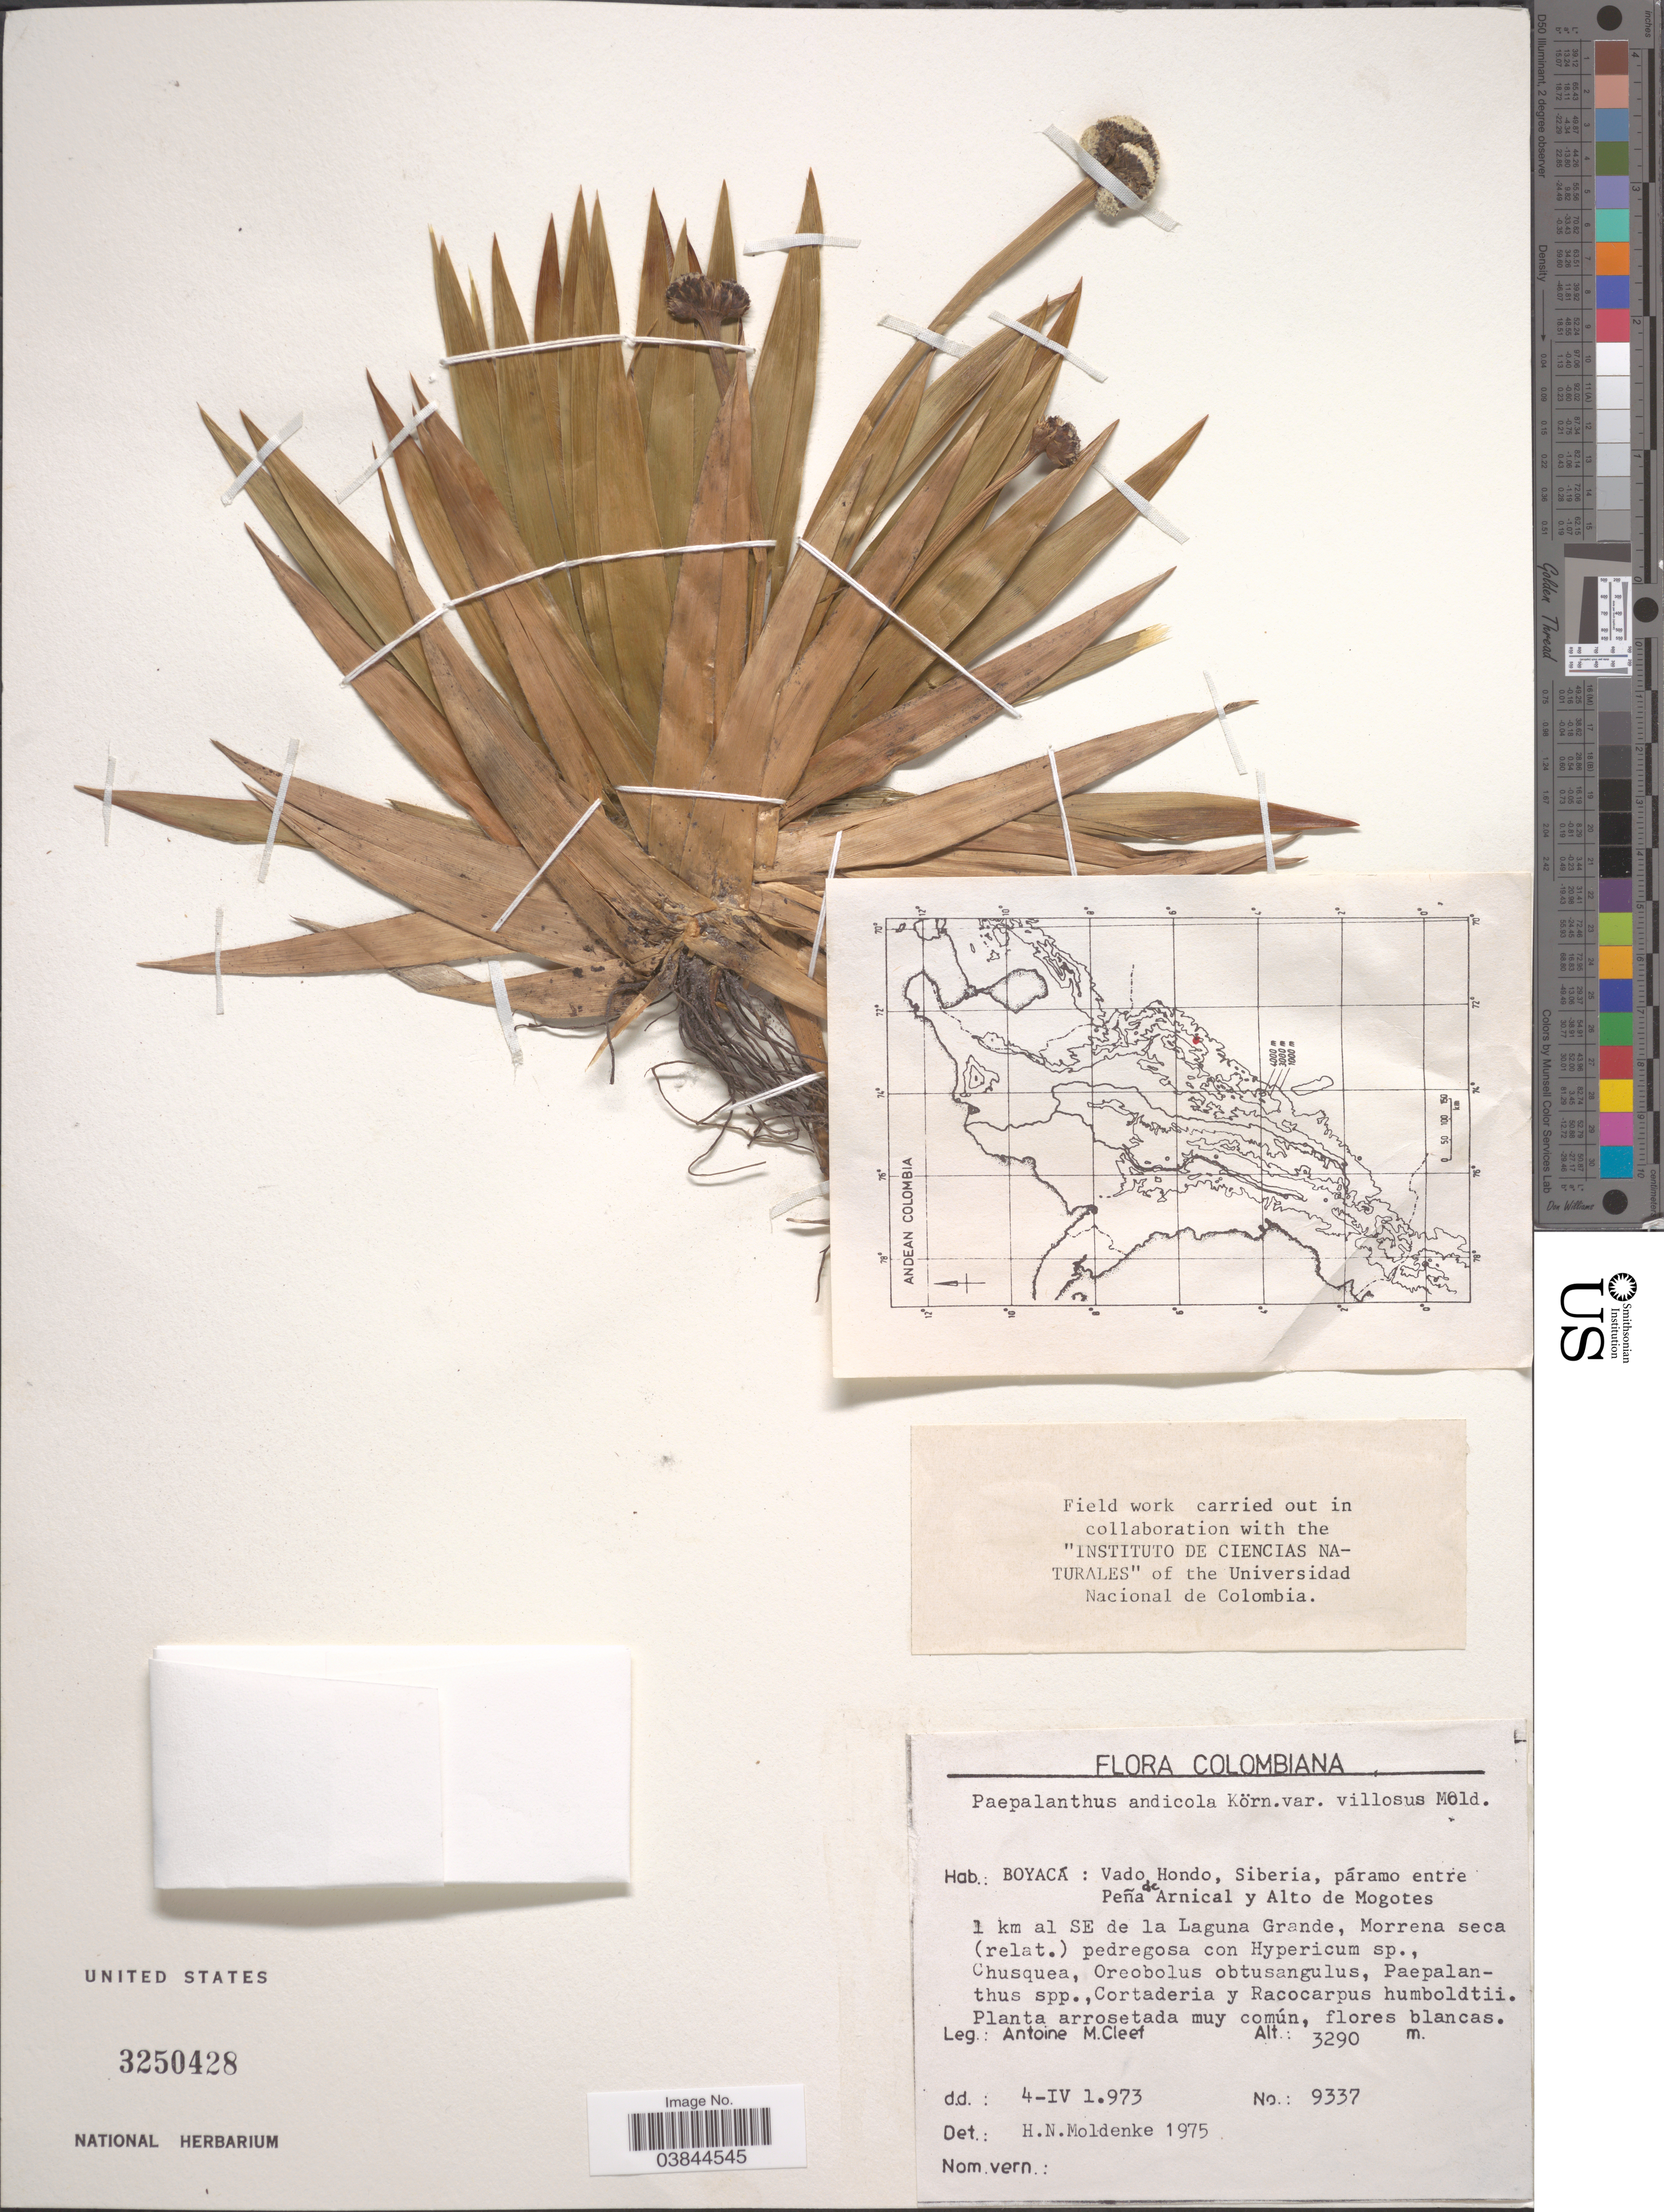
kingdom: Plantae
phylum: Tracheophyta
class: Liliopsida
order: Poales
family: Eriocaulaceae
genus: Paepalanthus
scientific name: Paepalanthus petraeus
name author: Körn. in Mart.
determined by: Sauthier, Laura Jeanne, (SPF), Universidade de Sao Paulo (BRAZIL)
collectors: A. M. Cleef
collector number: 9337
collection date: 1973-04-04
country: Colombia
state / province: Boyacá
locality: Vado Hondo, Siberia, páramo entre Peña de Arnical y Alto de Mogotes. 1 km al SE de la Laguna Grande, Morrena seca.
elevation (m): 3290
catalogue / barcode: US 3250428